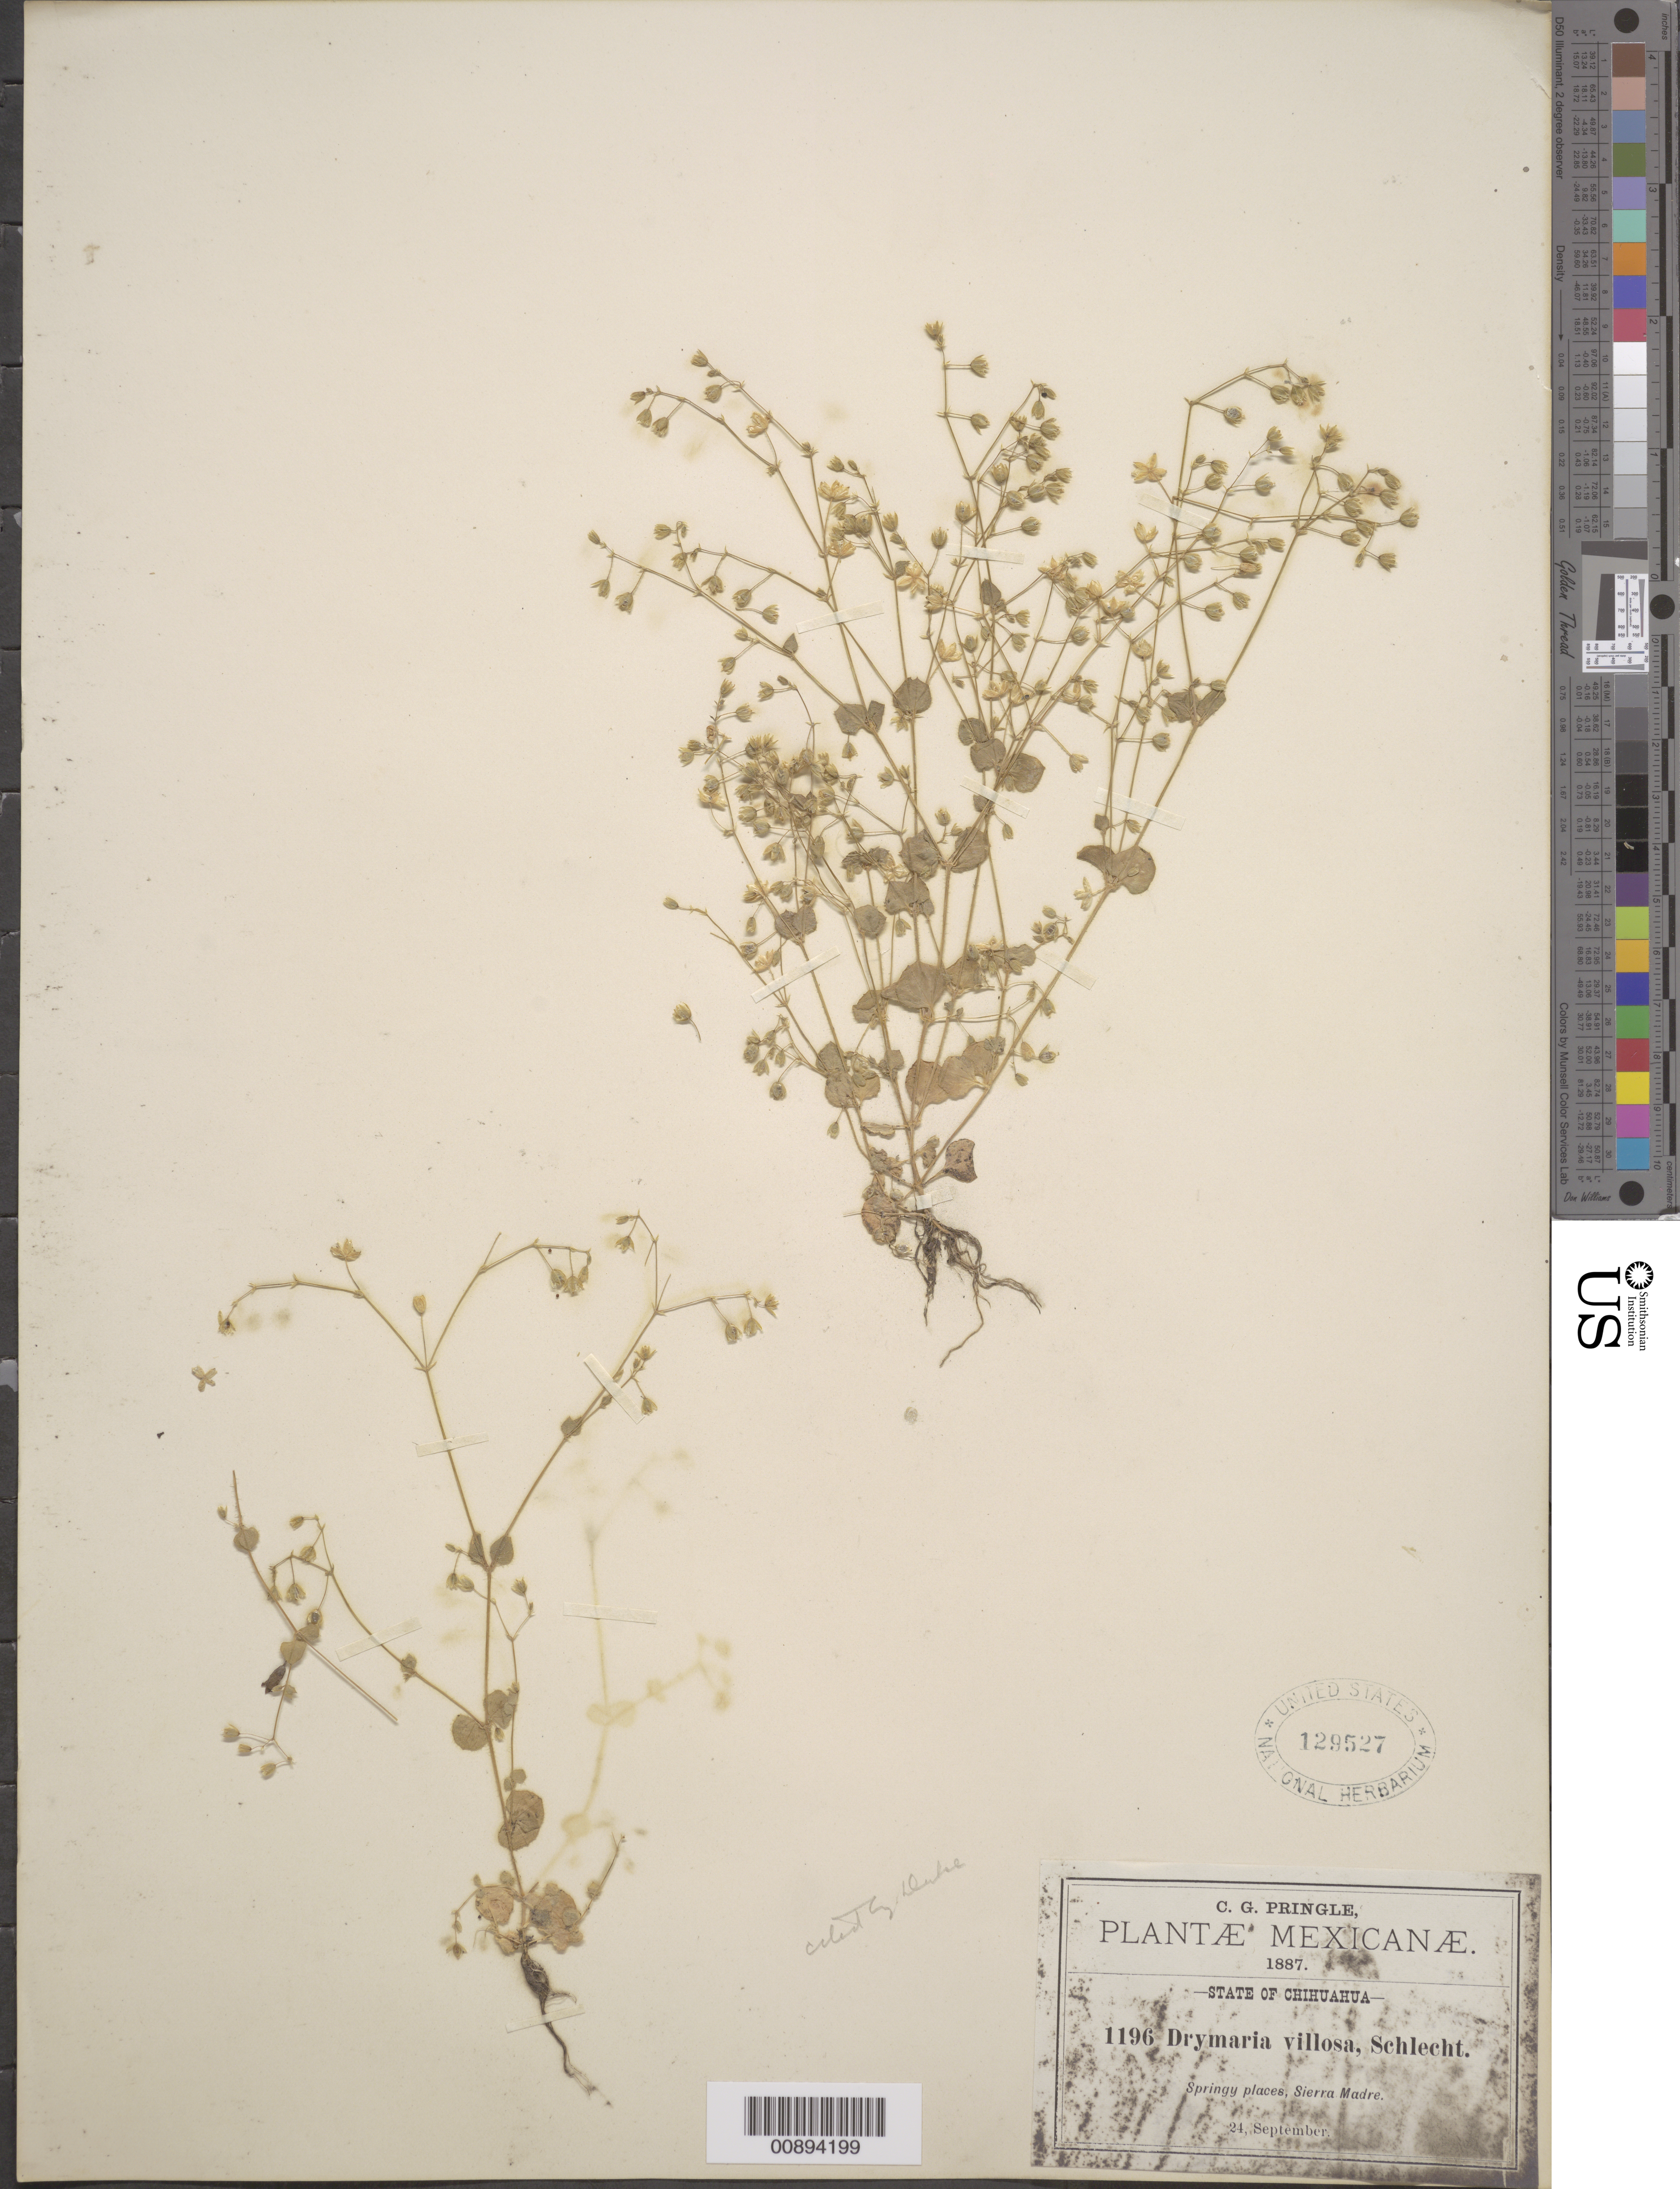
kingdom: Plantae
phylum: Tracheophyta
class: Magnoliopsida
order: Caryophyllales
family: Caryophyllaceae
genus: Drymaria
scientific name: Drymaria villosa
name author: Cham. & Schltdl.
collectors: C. G. Pringle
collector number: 1196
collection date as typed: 24 Sep 1887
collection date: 1887-09-24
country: Mexico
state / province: Chihuahua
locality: Sierra Madre, Chihuahua.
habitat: Springy places.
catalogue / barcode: US 129527